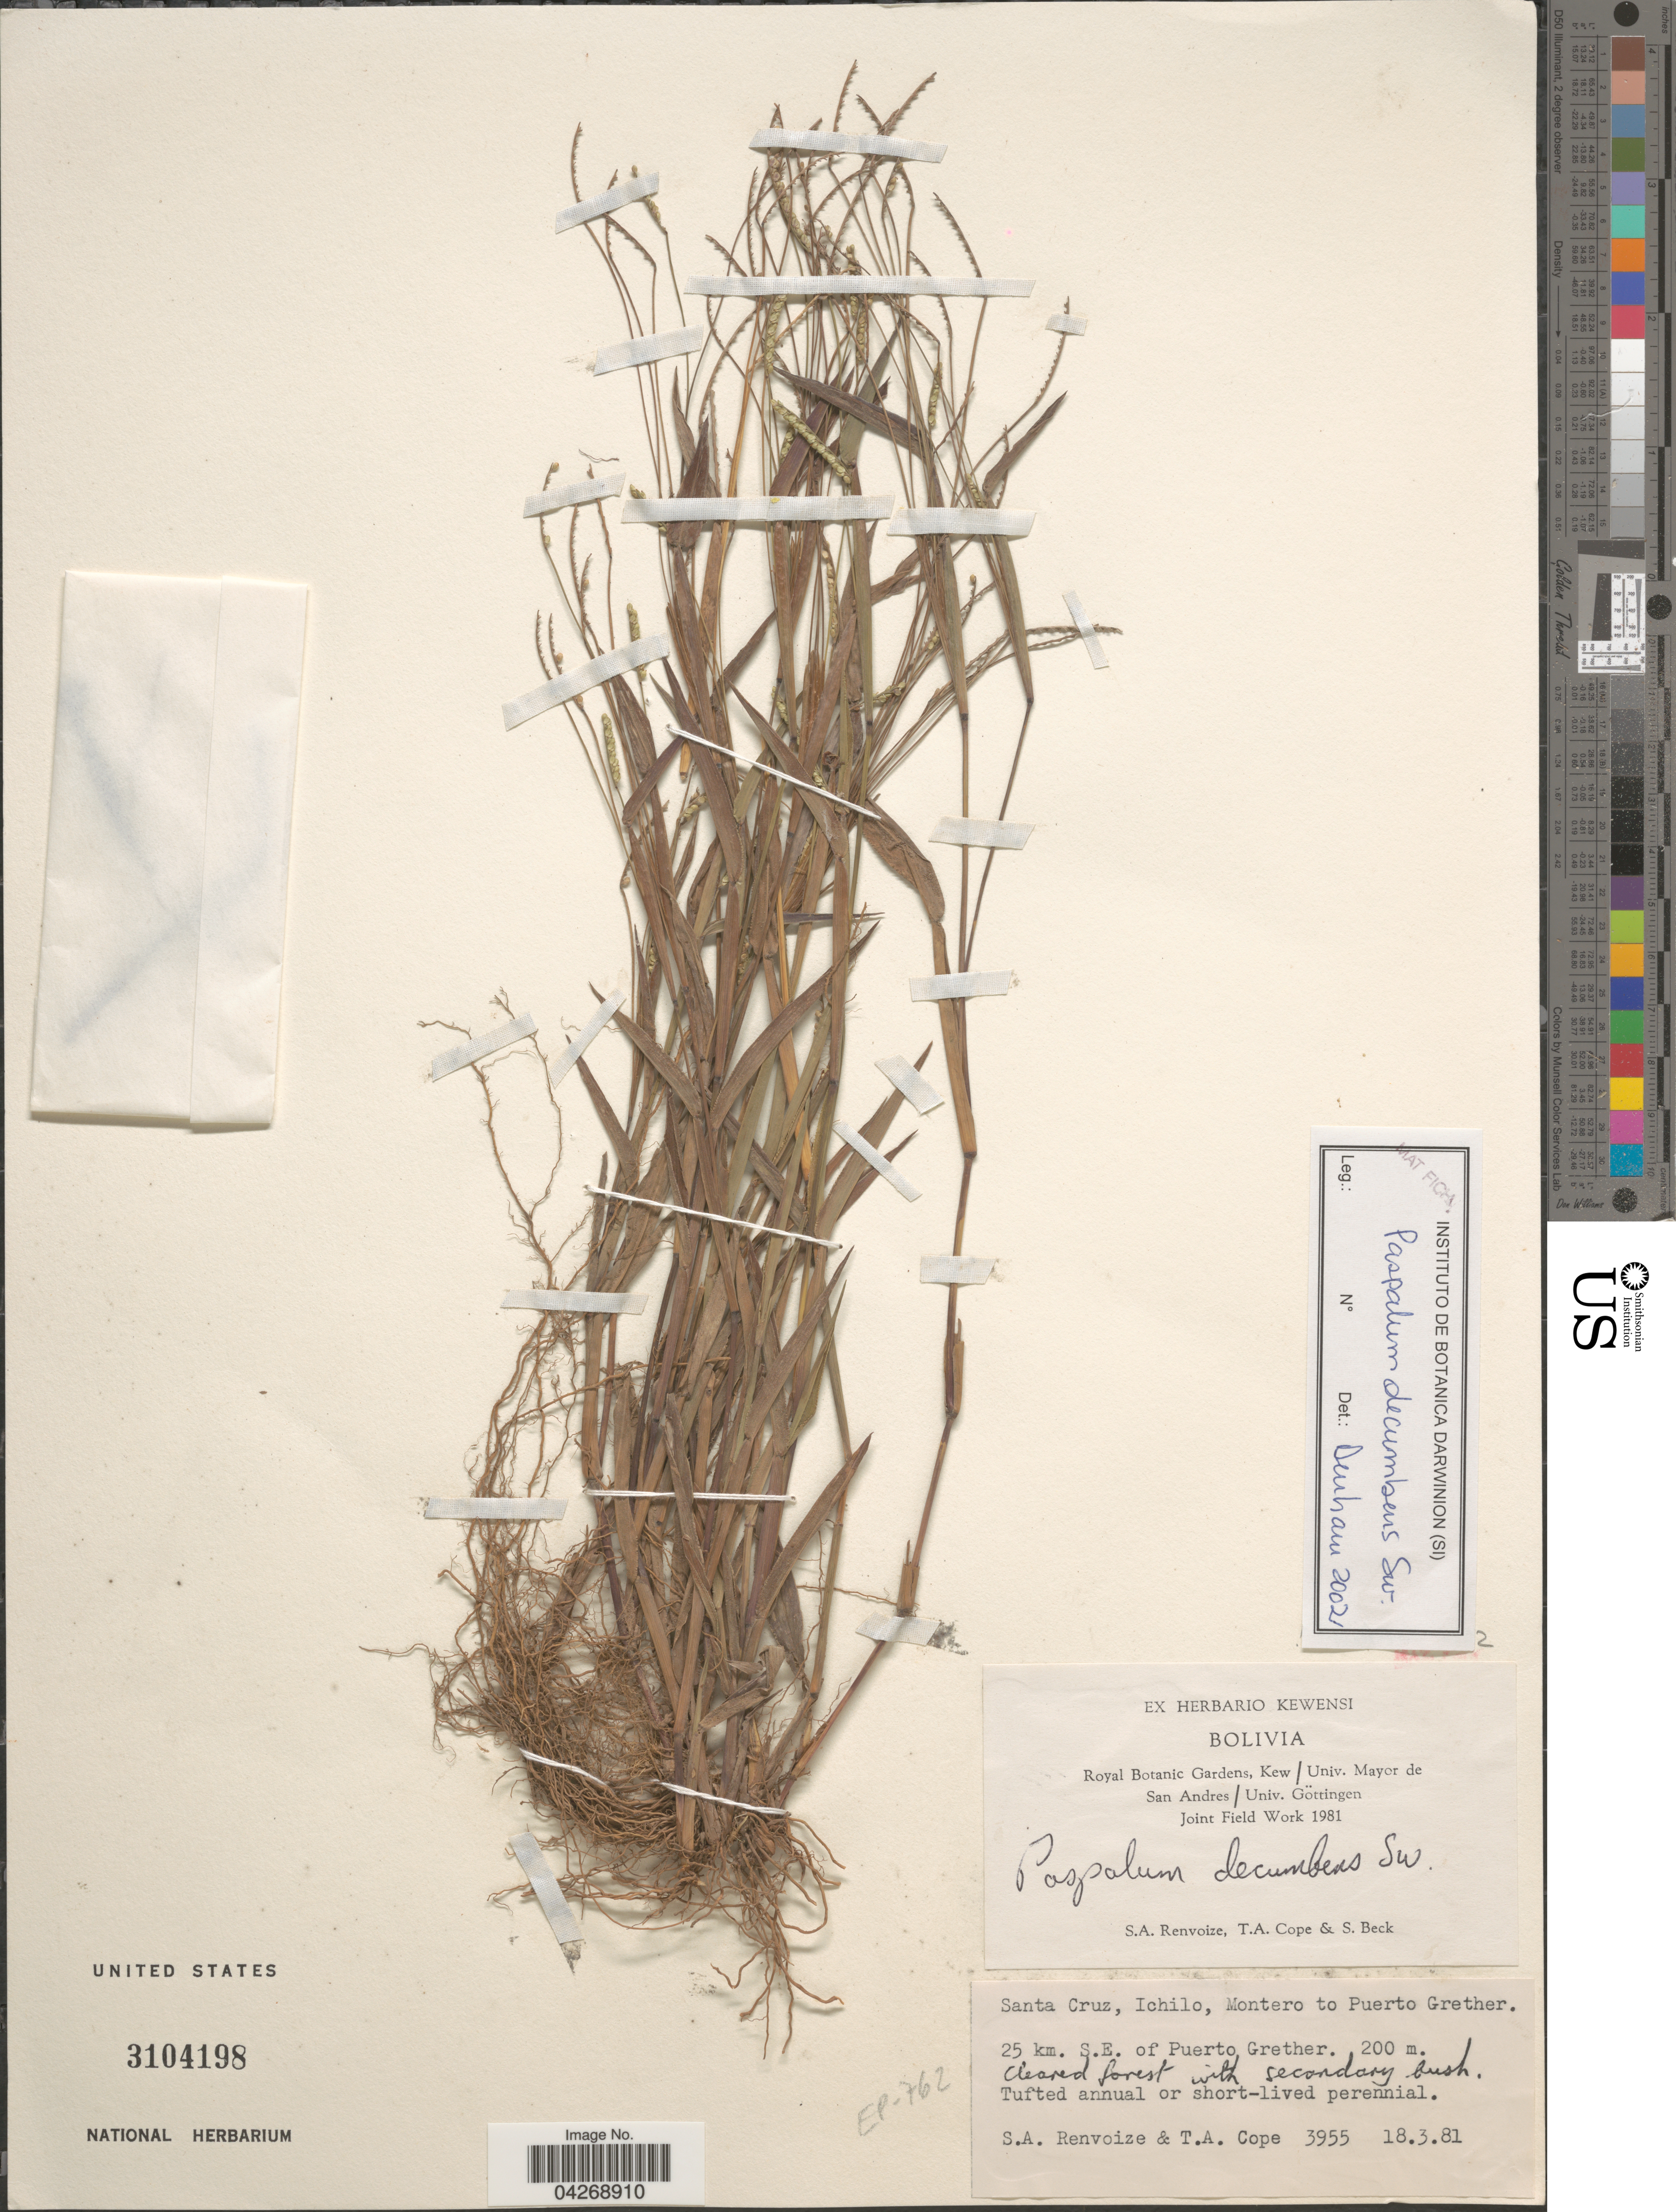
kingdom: Plantae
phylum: Tracheophyta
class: Liliopsida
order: Poales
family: Poaceae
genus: Paspalum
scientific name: Paspalum decumbens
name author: Sw.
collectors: S. A. Renvoize, T. A. Cope & S. G. Beck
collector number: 3955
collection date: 1981-03-18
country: Bolivia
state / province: Santa Cruz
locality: Royal Botanic Gardens, Kew/Univ. Mayor de San Andres/Univ. Göttingen. Joint Field Work 1981. Ichilo, Montero to Puerto Grether. 25 km. S.E. of Puerto Grether.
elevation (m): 200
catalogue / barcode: US 3104198